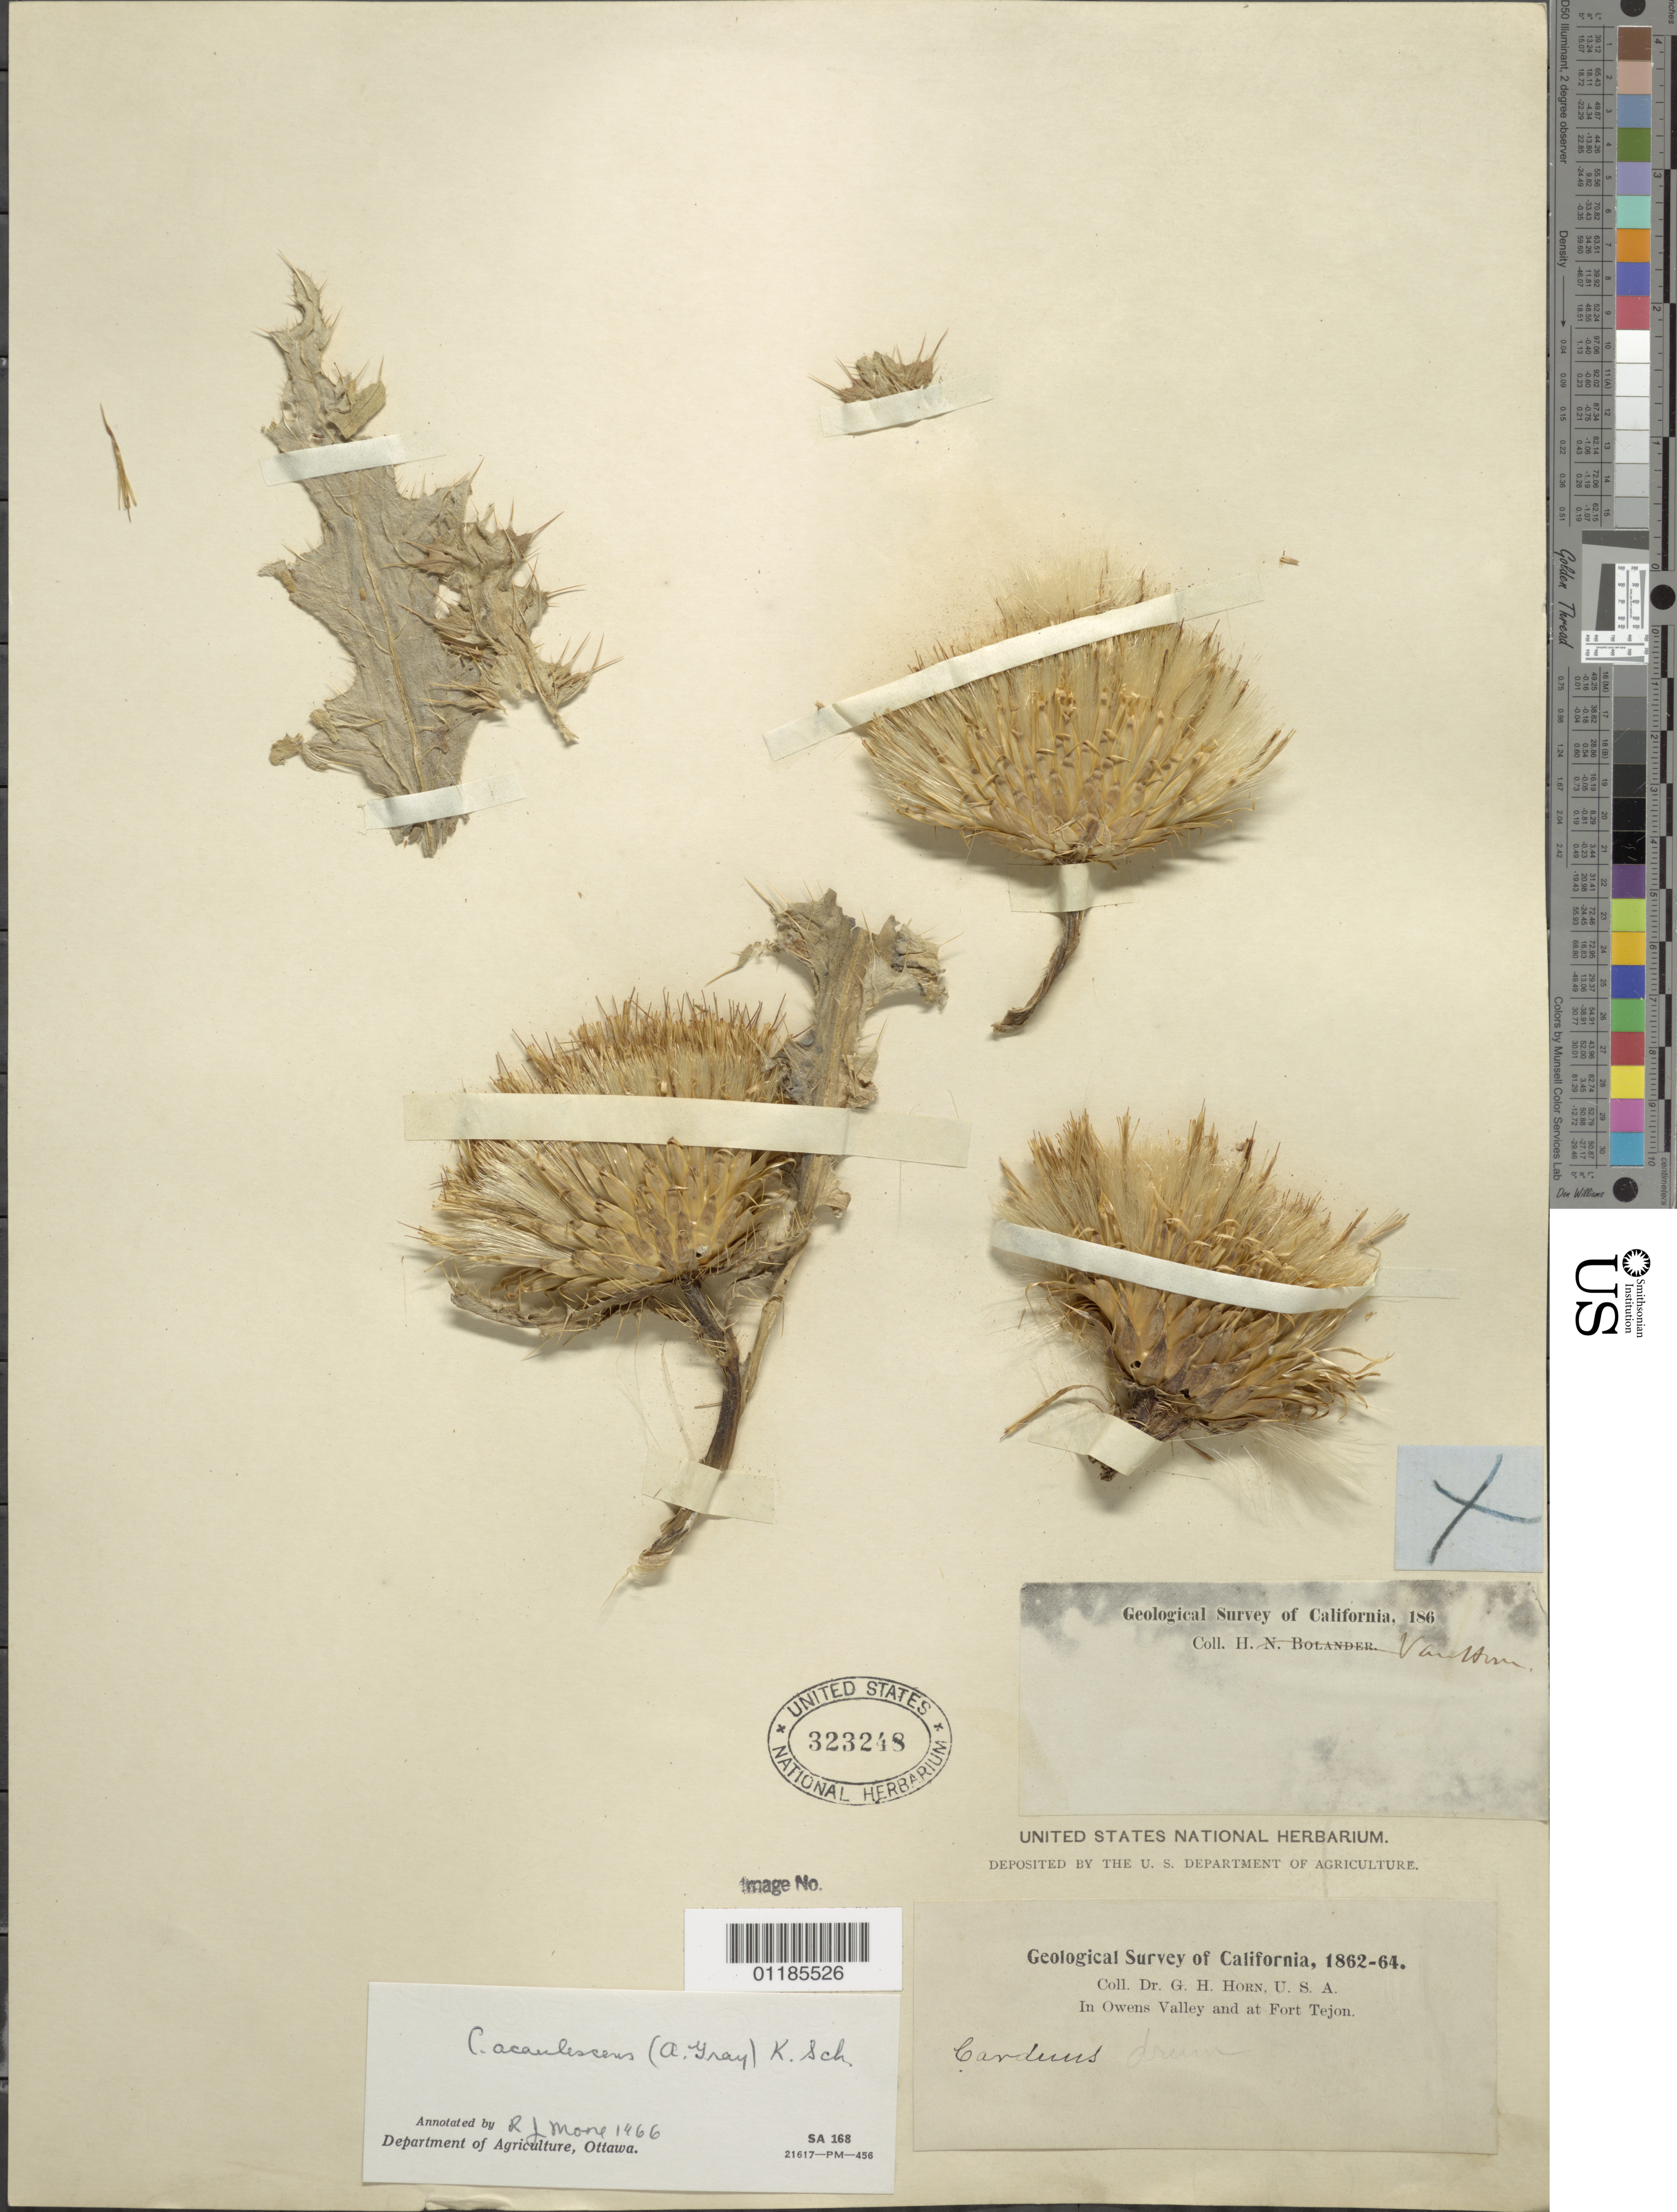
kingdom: Plantae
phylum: Tracheophyta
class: Magnoliopsida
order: Asterales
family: Asteraceae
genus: Cirsium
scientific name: Cirsium scariosum var. americanum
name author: (A. Gray) D.J. Keil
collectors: G. Horn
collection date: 1862/1864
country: United States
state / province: California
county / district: Kern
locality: In Owens Valley and at Fort Tejon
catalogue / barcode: US 323248